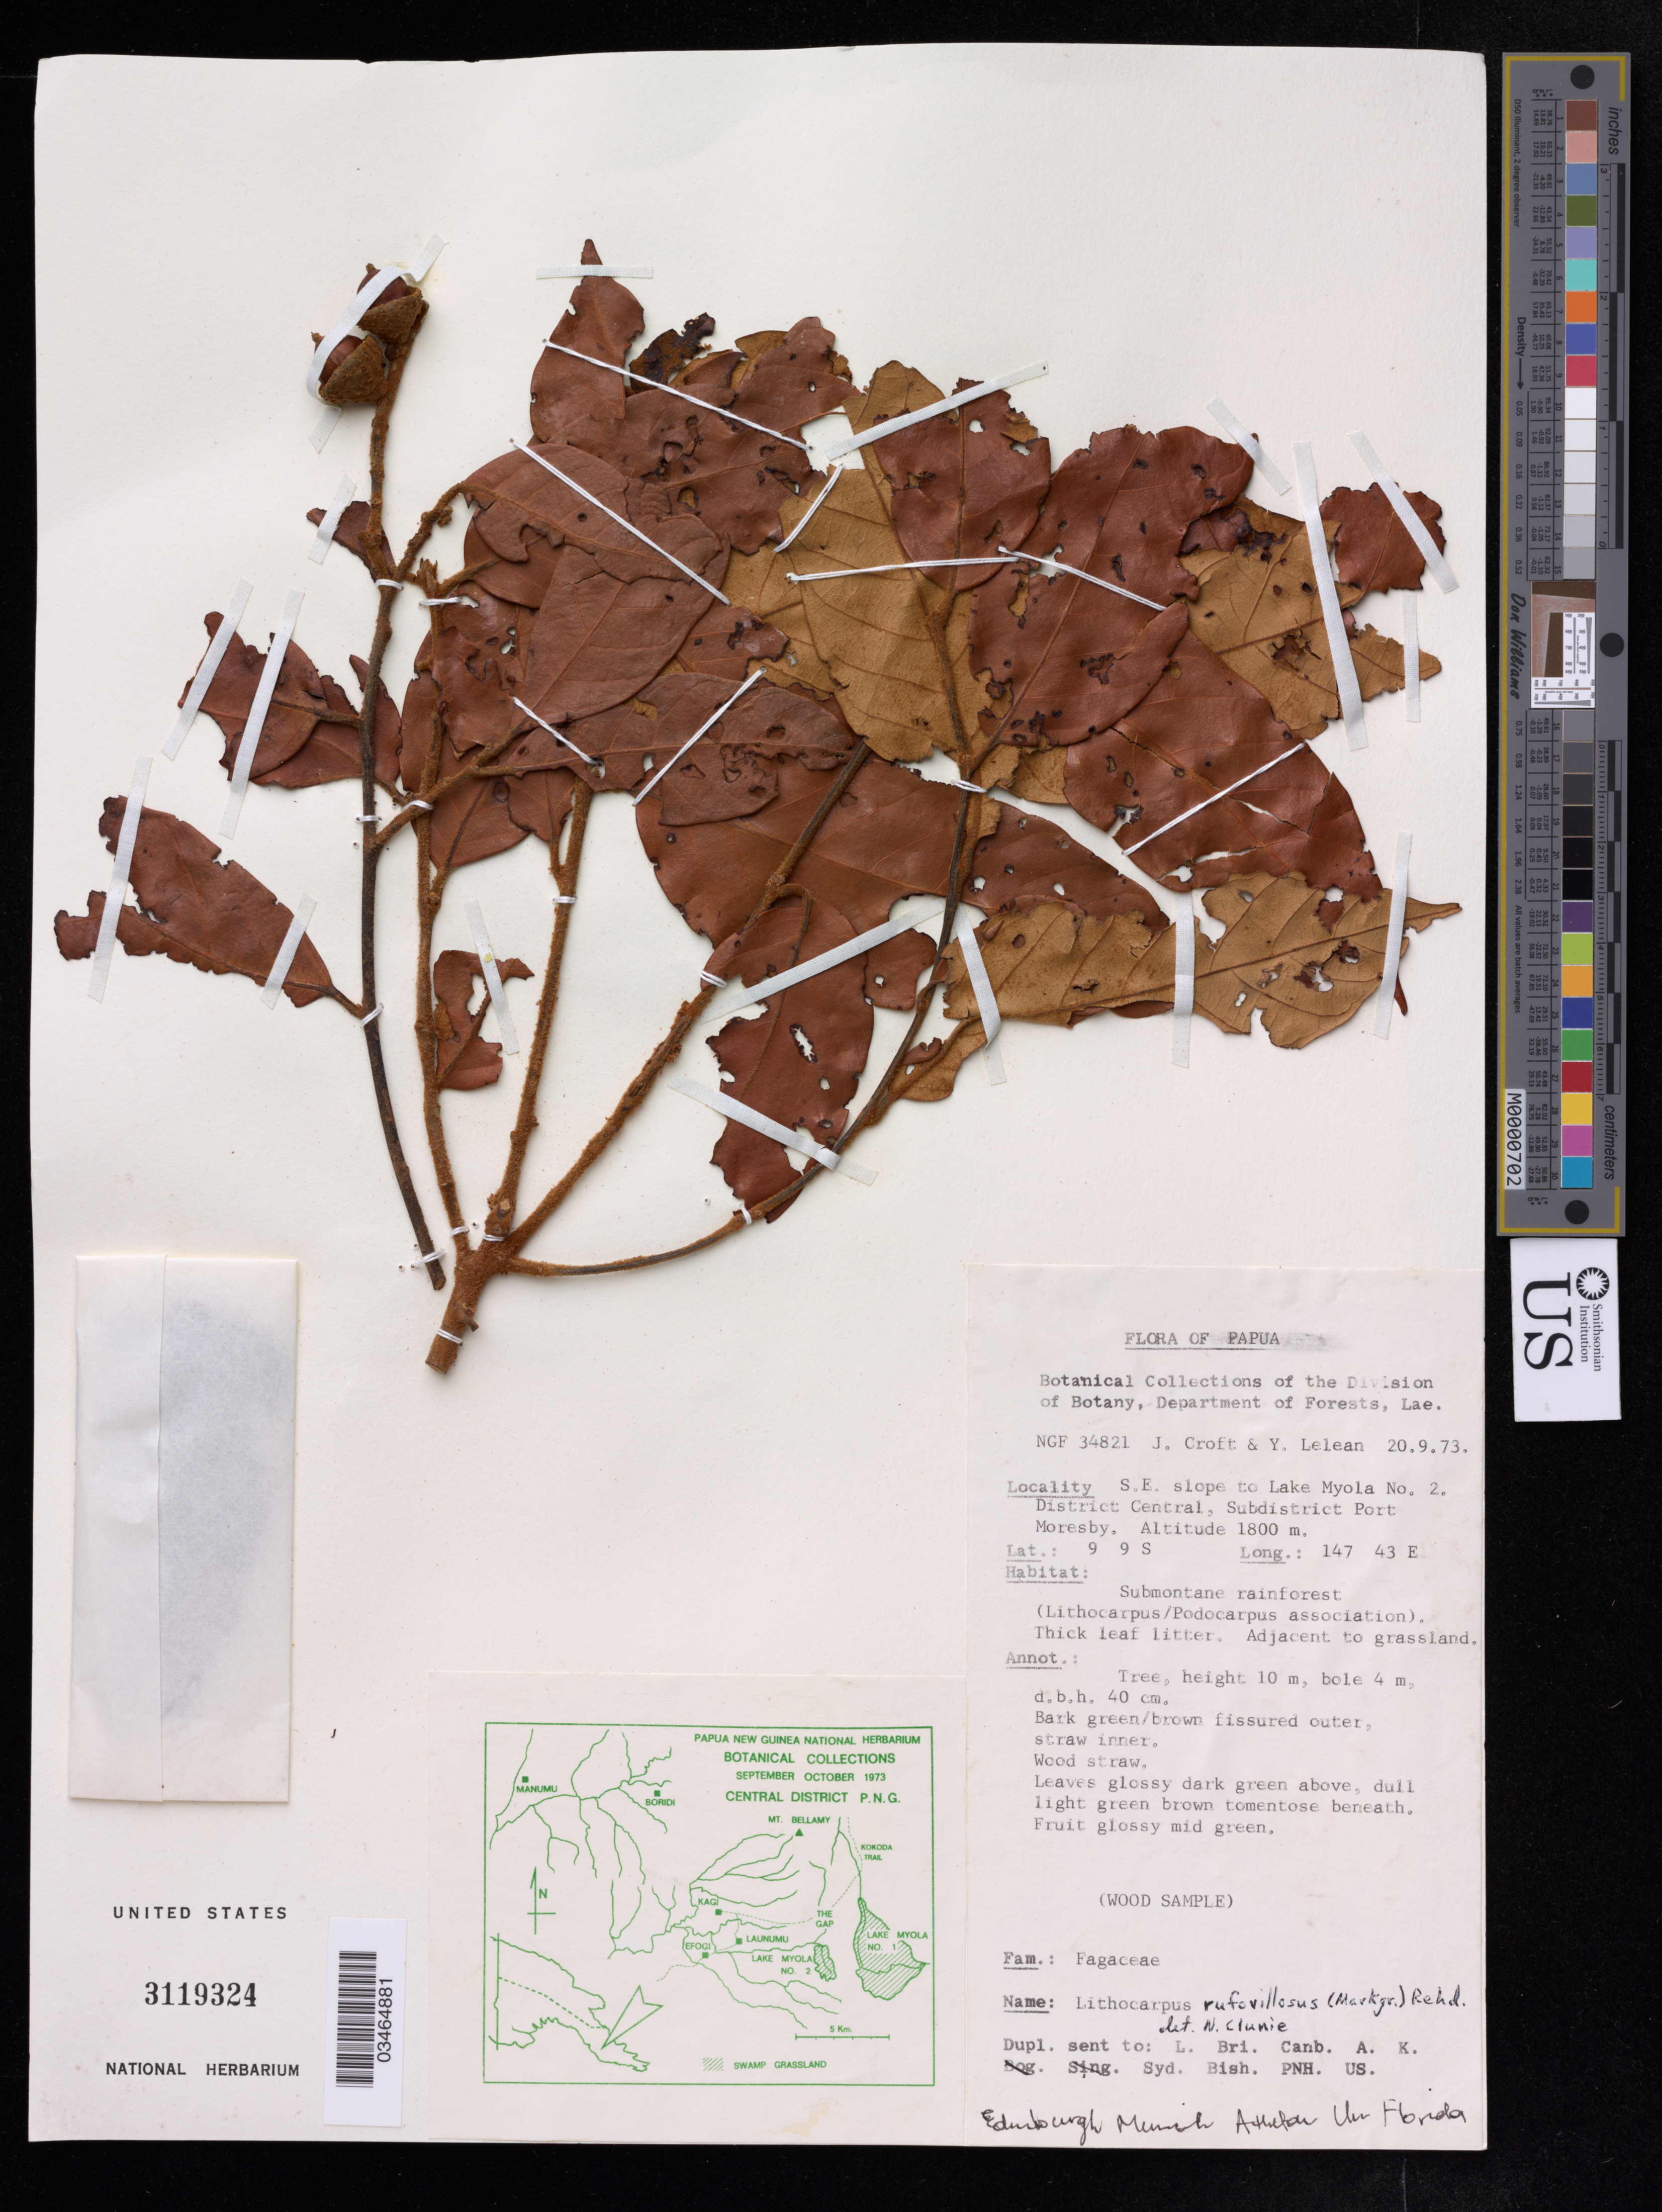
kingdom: Plantae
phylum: Tracheophyta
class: Magnoliopsida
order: Fagales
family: Fagaceae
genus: Lithocarpus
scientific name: Lithocarpus rufovillosus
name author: (Markgr.) Rehder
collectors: J. Croft & Y. Lelean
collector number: NGF34821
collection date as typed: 20 Sep73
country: Papua New Guinea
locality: S. E. slope to Lake Myola No. 2. District Central, Subdistrict Port Moresby.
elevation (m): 1800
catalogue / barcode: US 3119324